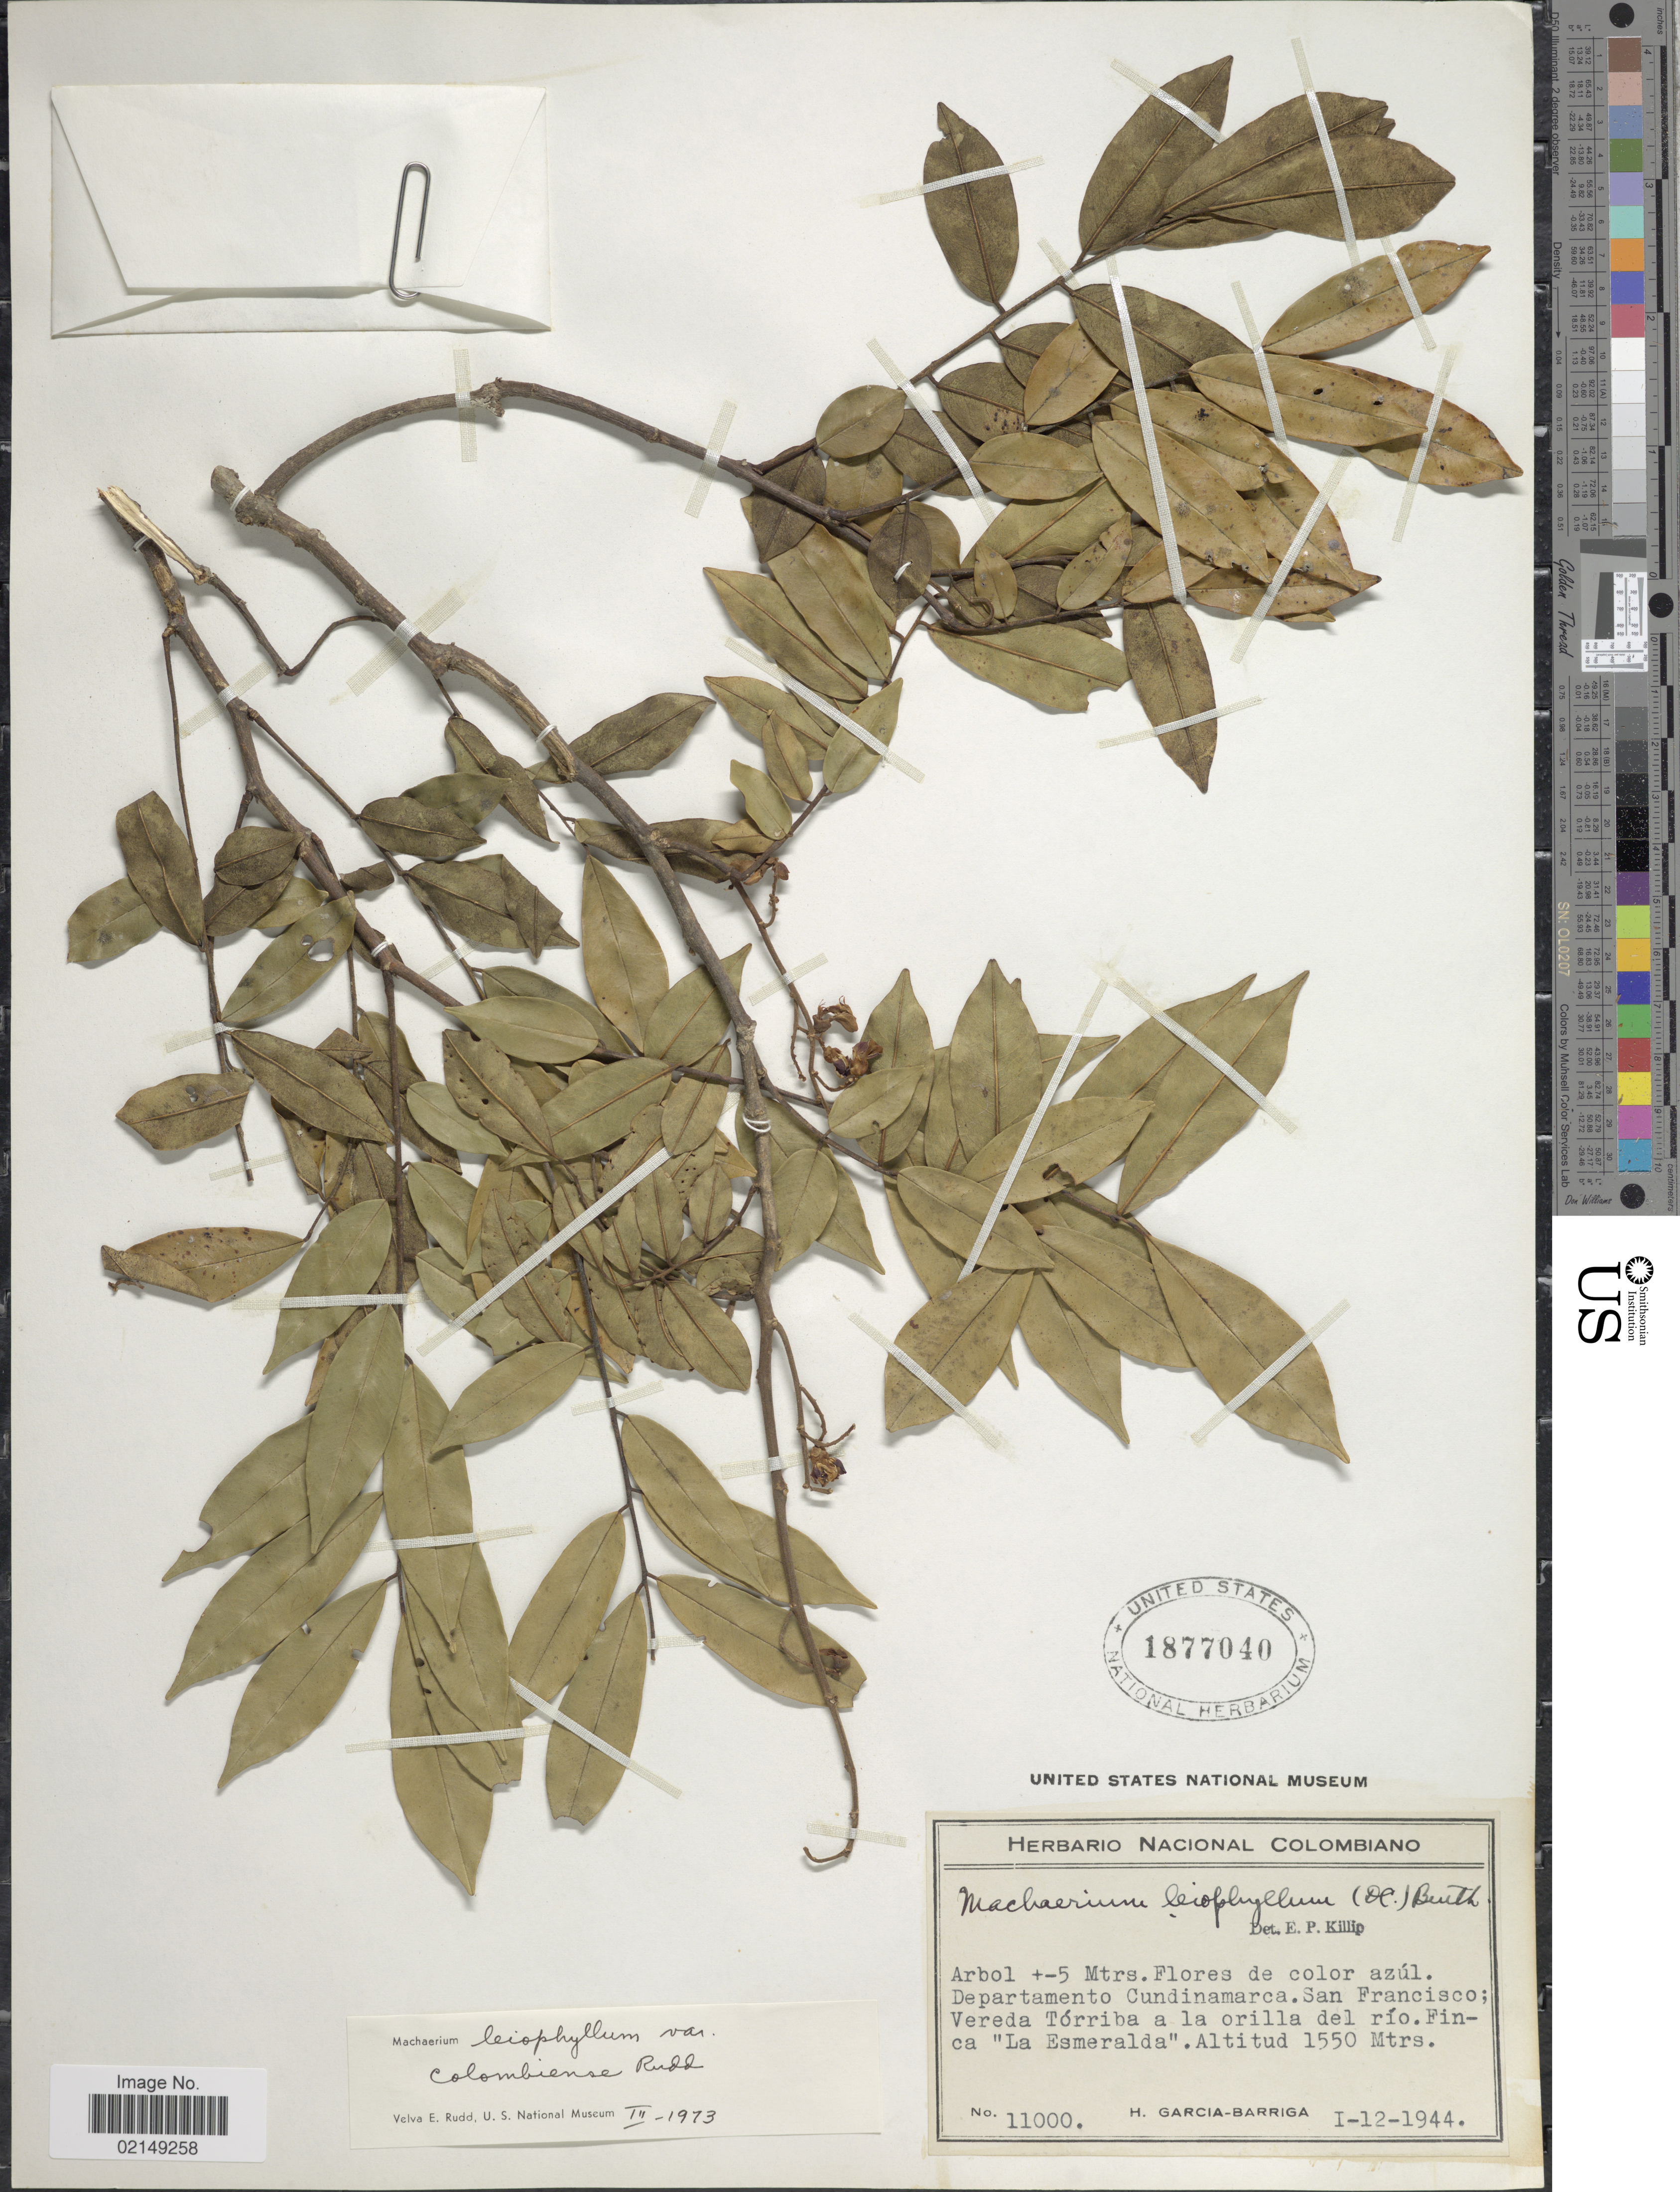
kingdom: Plantae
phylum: Tracheophyta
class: Magnoliopsida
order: Fabales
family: Fabaceae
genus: Machaerium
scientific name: Machaerium leiophyllum var. colombiense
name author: Rudd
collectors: H. García Barriga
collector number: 11000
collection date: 1944-12-01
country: Colombia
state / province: Cundinamarca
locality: San Francisco; Vereda Torriba a la orilla del rio. Finca "La Esmeralda"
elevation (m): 1550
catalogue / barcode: US 1877040